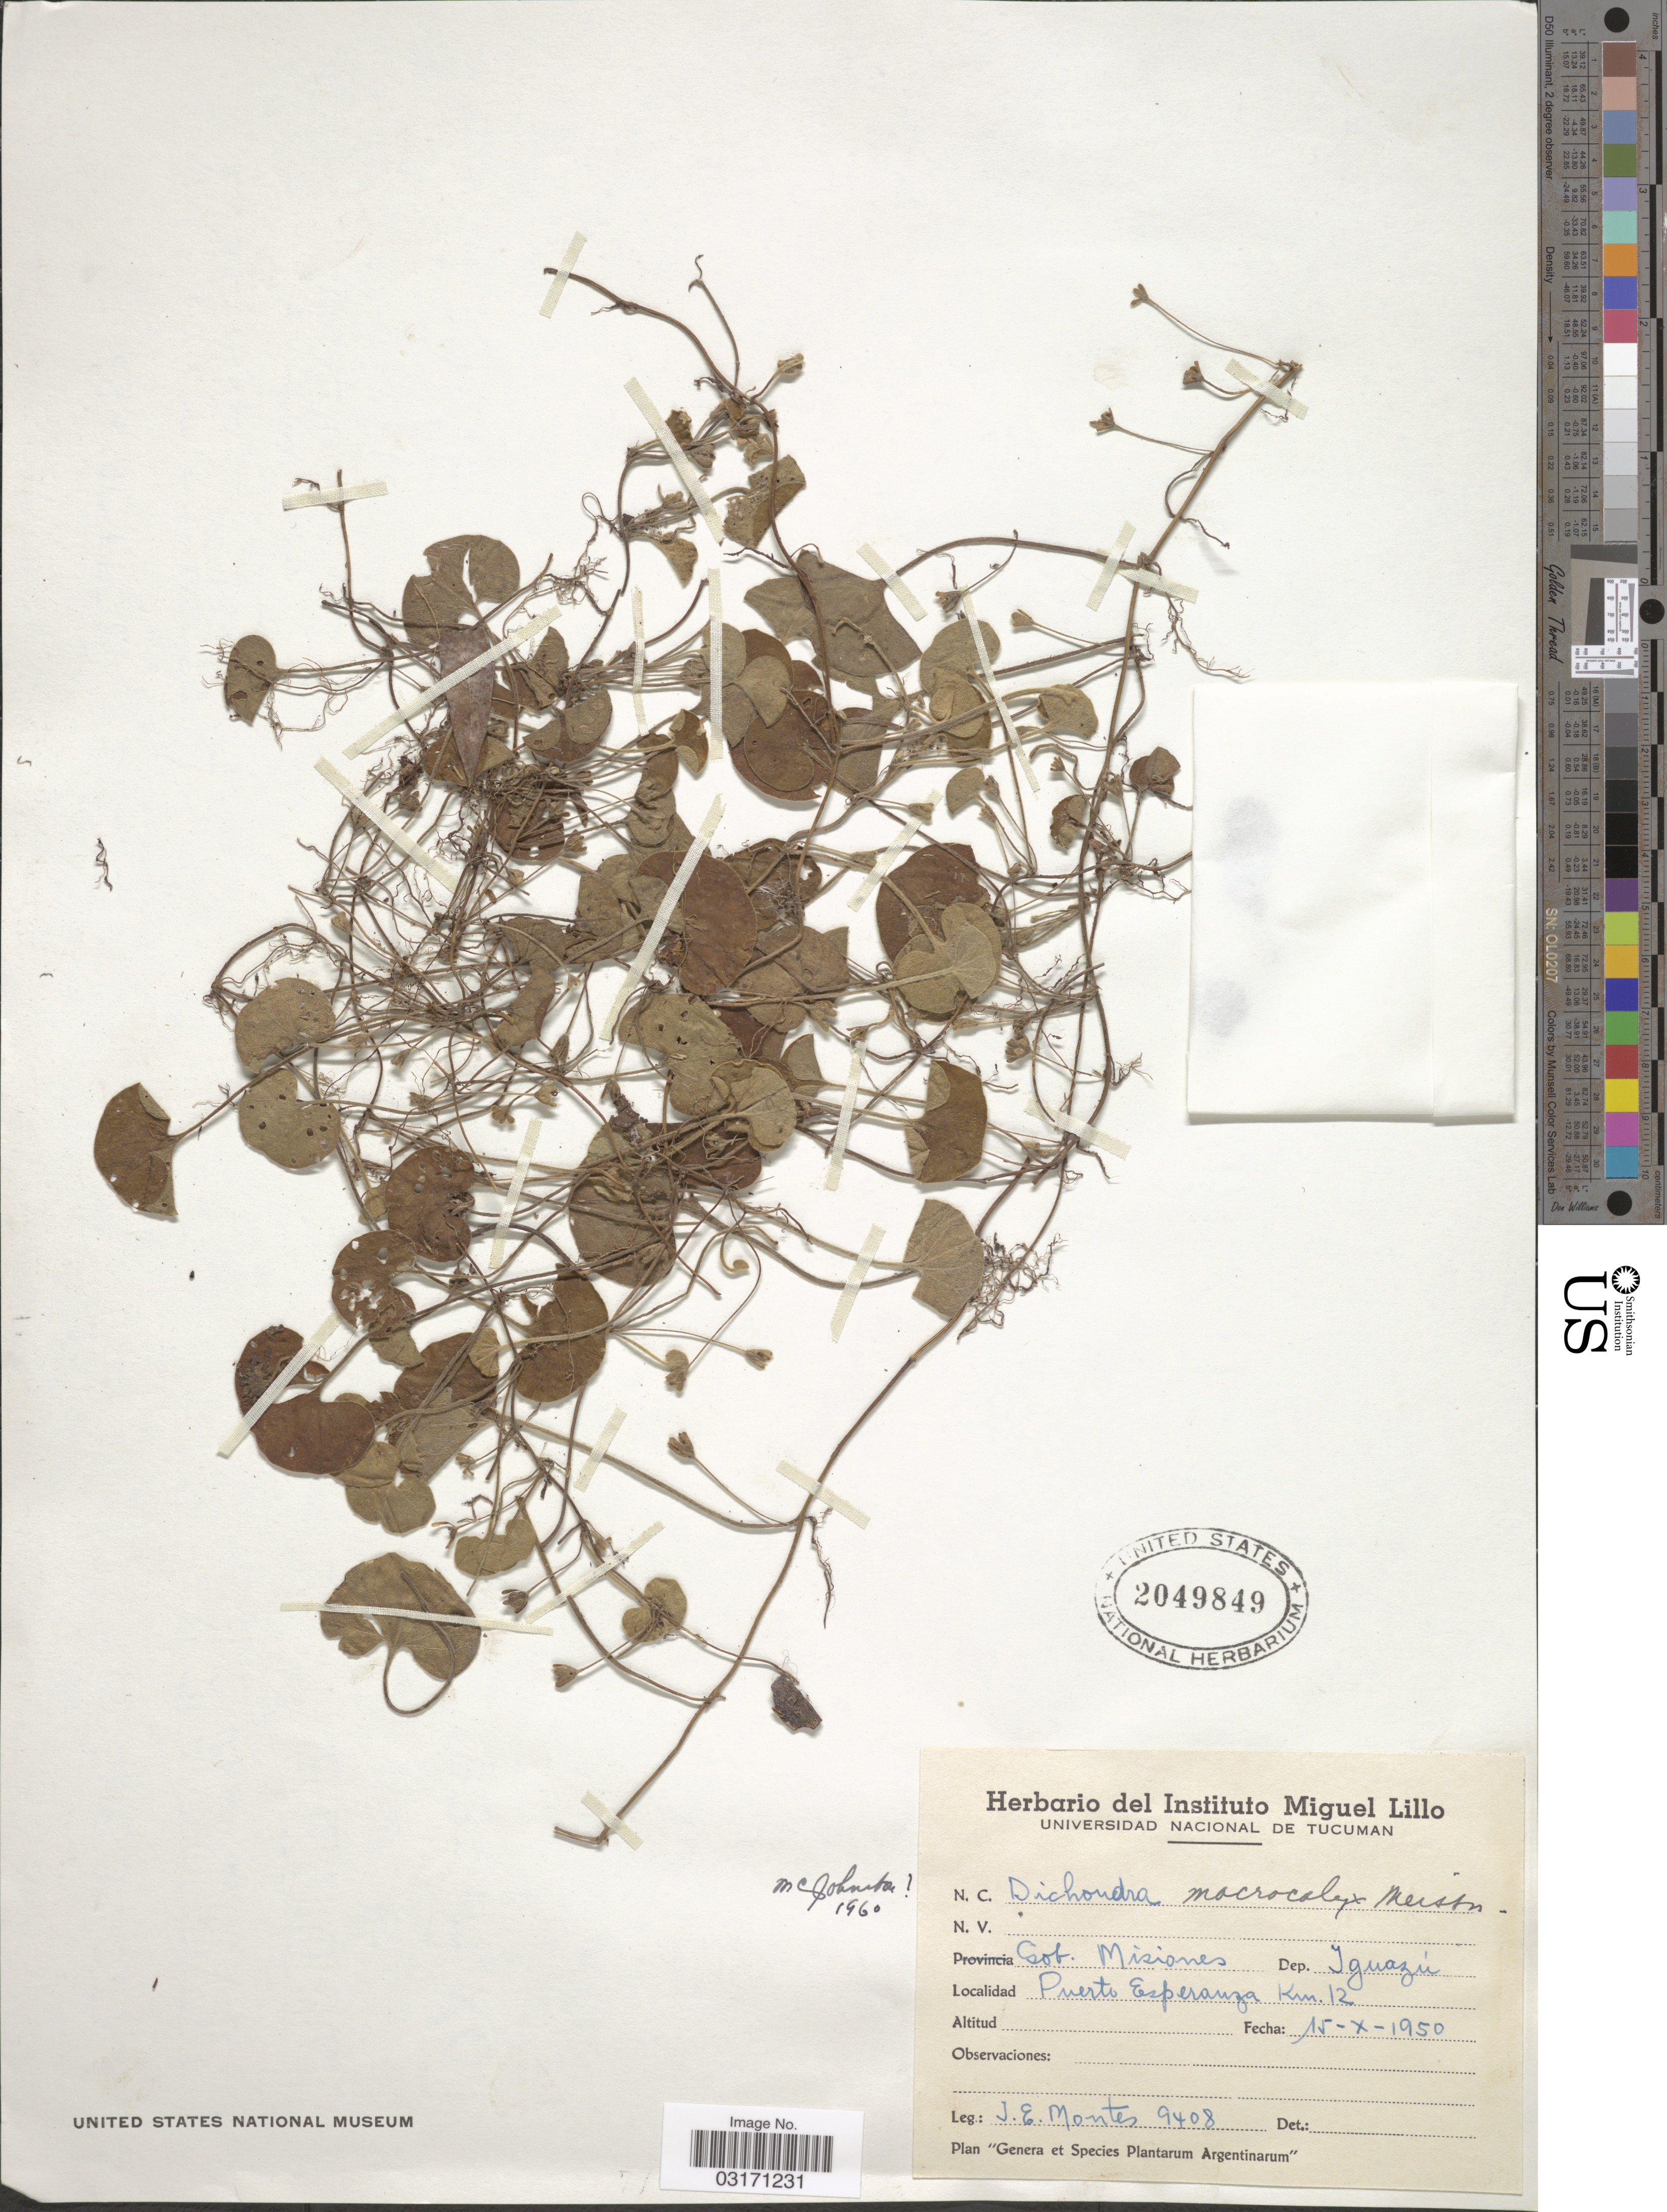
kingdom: Plantae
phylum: Tracheophyta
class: Magnoliopsida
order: Solanales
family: Convolvulaceae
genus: Dichondra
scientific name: Dichondra macrocalyx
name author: Meisn.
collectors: J. E. Montes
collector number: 9408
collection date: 1950-10-15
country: Argentina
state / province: Misiones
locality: Gob. Misiones. Dep. Iguazú. Puerto Esperanza Km. 12.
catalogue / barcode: US 2049849